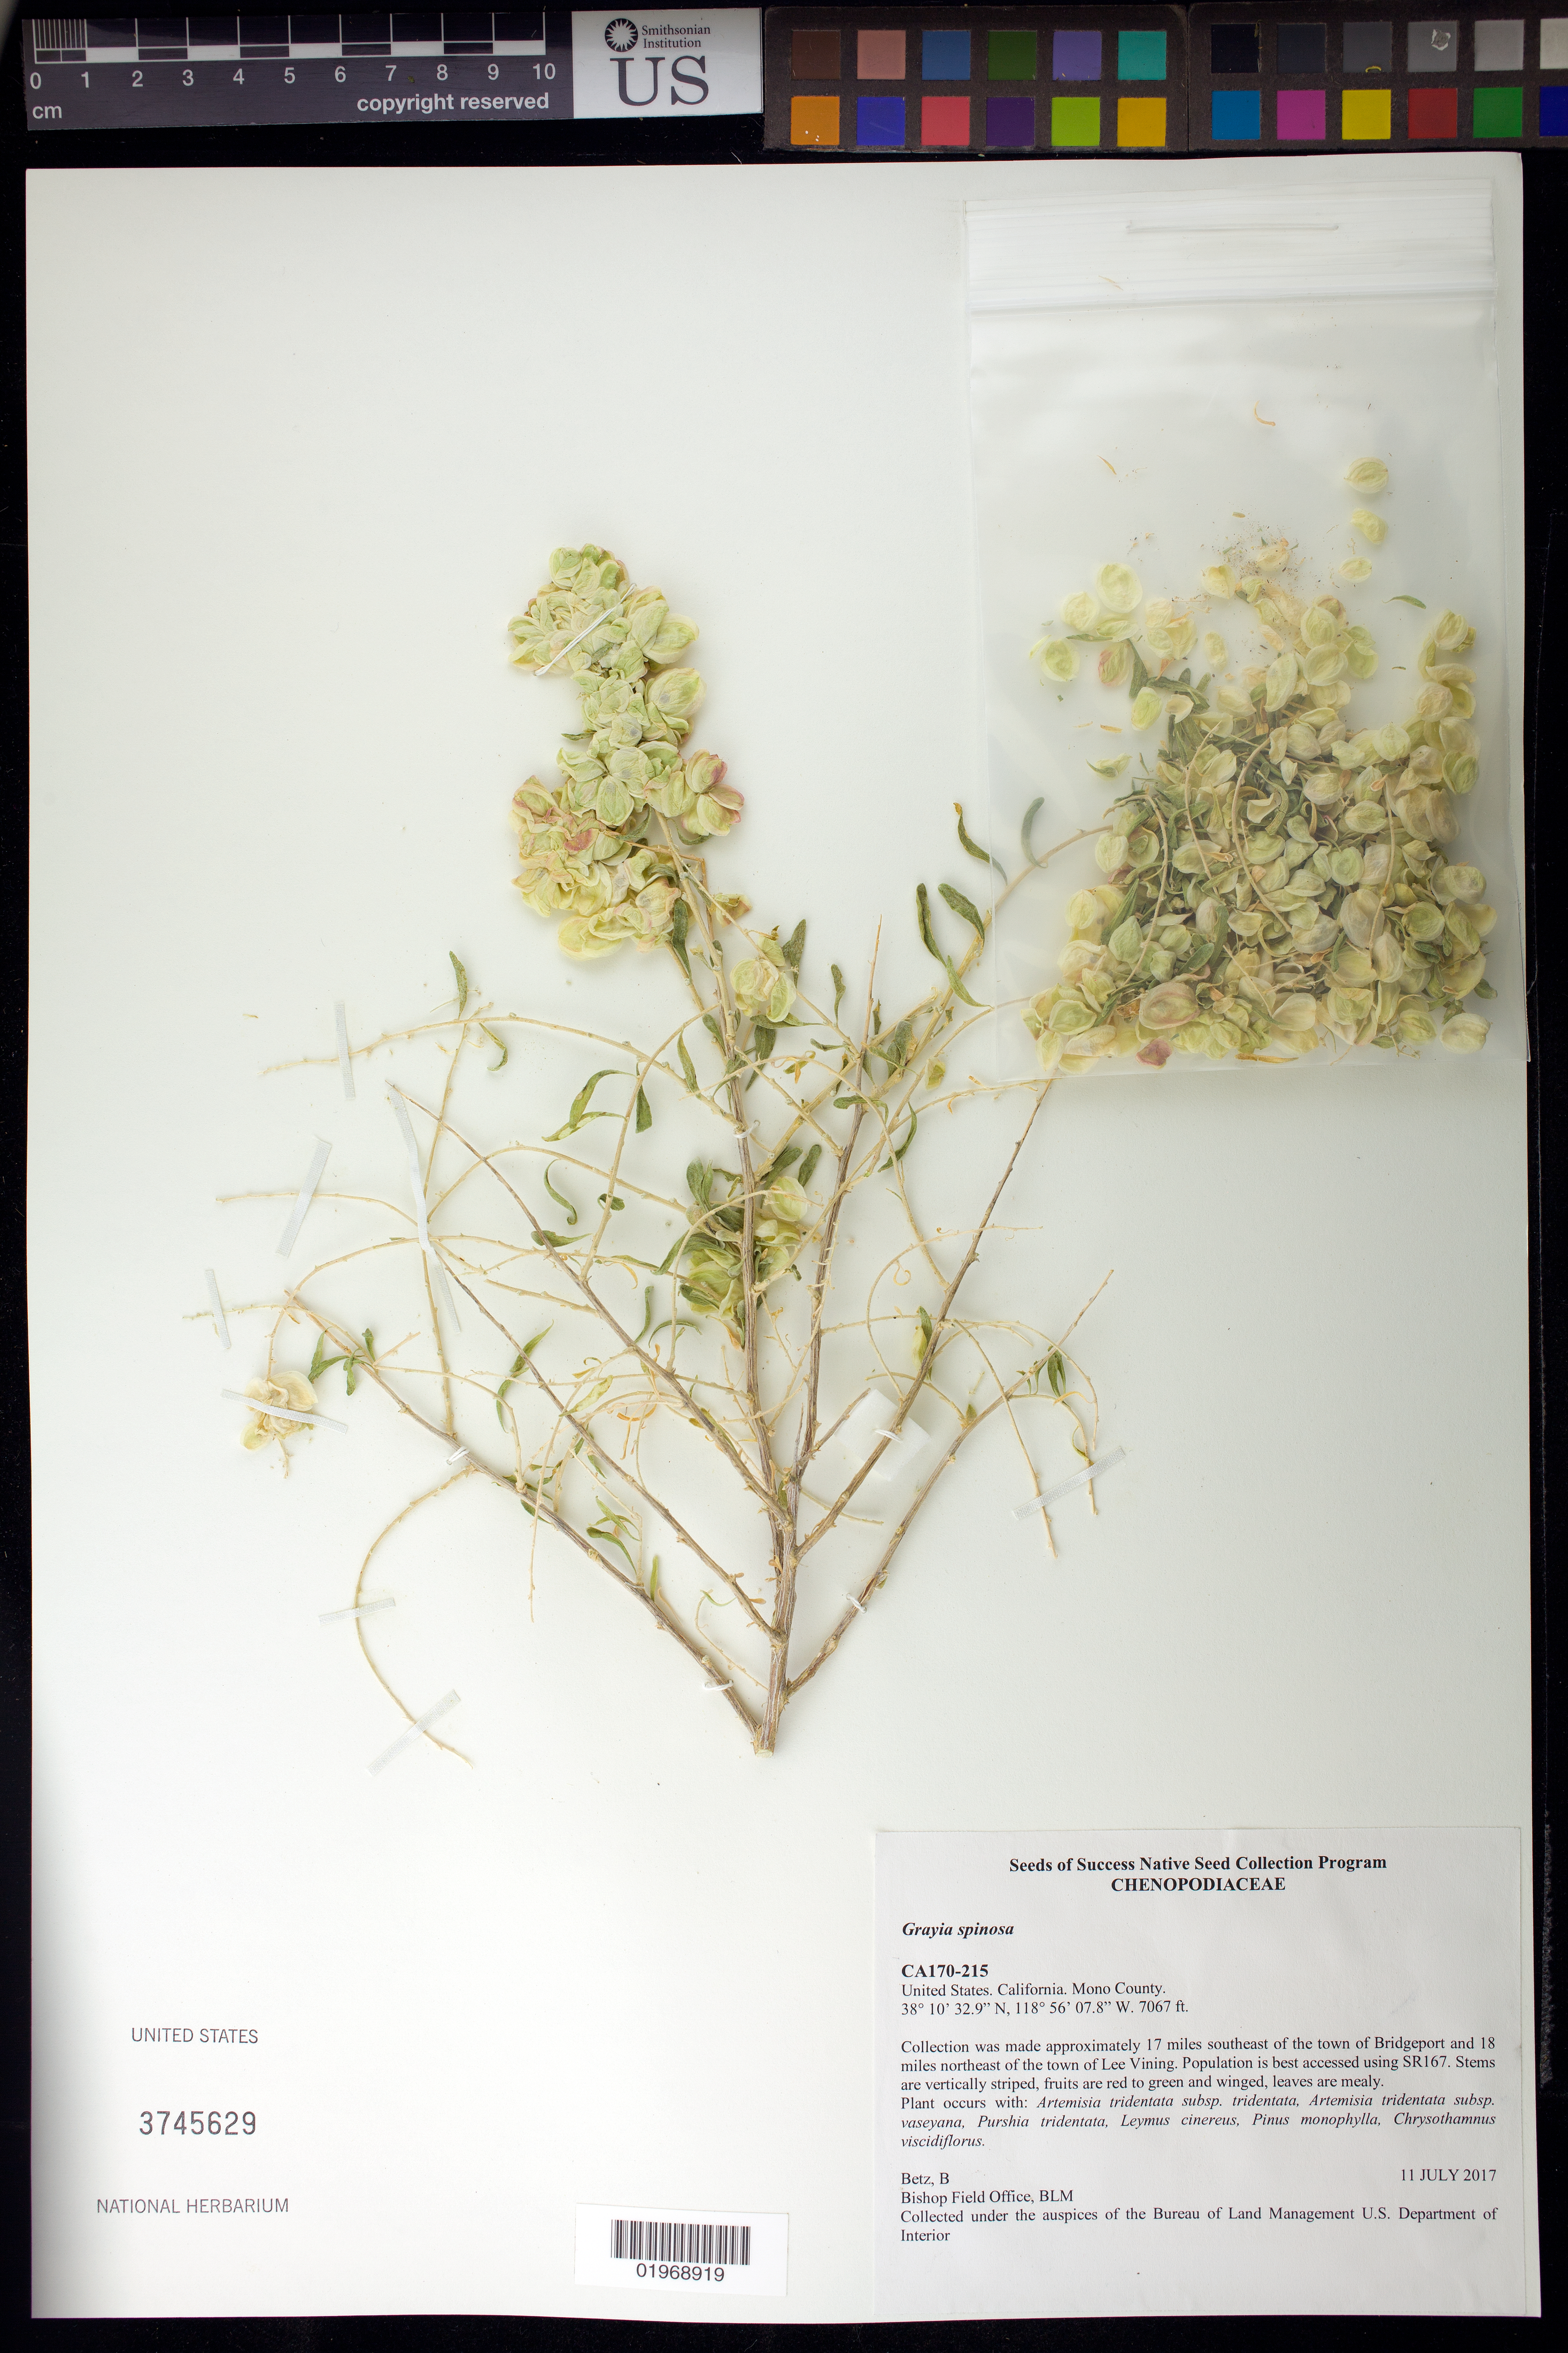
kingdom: Plantae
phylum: Tracheophyta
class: Magnoliopsida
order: Caryophyllales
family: Amaranthaceae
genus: Grayia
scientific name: Grayia spinosa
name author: (Hook.) Moq.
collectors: B. Betz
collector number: CA170-215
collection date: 2017-07-11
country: United States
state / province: California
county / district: Mono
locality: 17 miles SE of Bridgeport and 18 miles NE of Lee Vining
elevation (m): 2154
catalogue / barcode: US 3745629